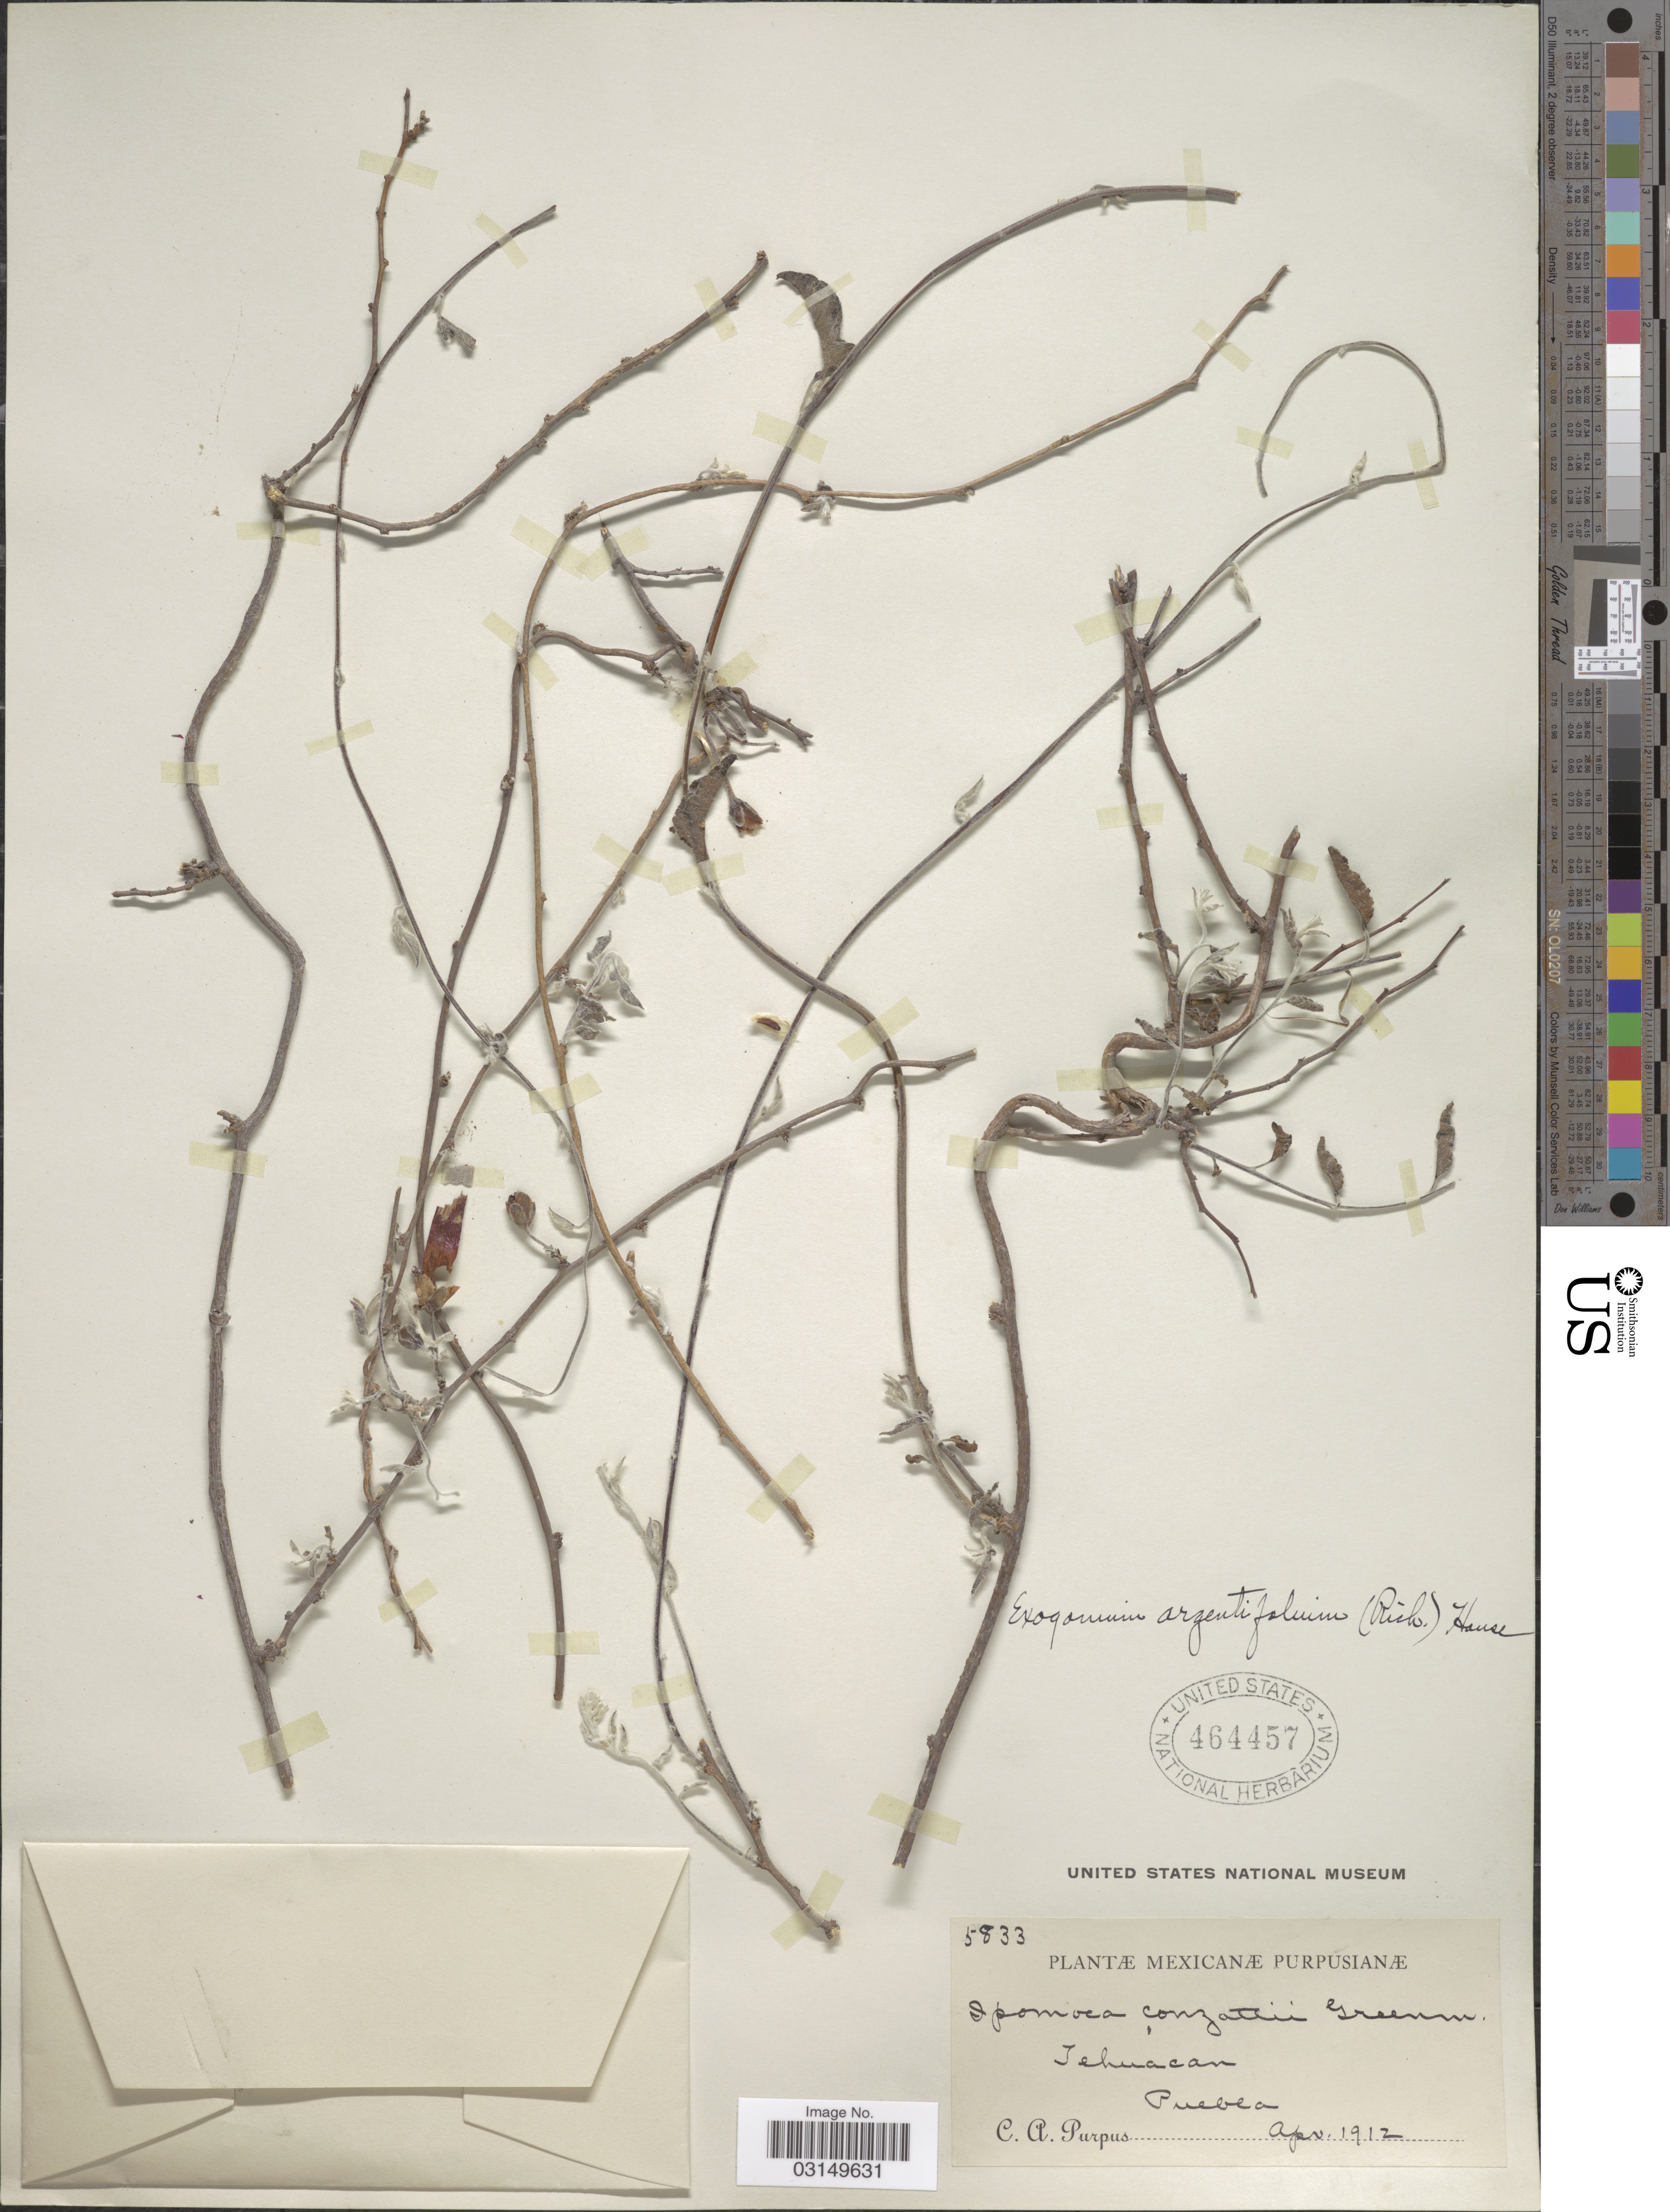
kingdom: Plantae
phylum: Tracheophyta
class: Magnoliopsida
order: Solanales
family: Convolvulaceae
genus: Ipomoea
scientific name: Ipomoea argentifolia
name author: A. Rich.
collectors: C. A. Purpus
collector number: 5833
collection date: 1912-04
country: Mexico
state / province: Puebla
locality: Tehuacan.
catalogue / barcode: US 464457